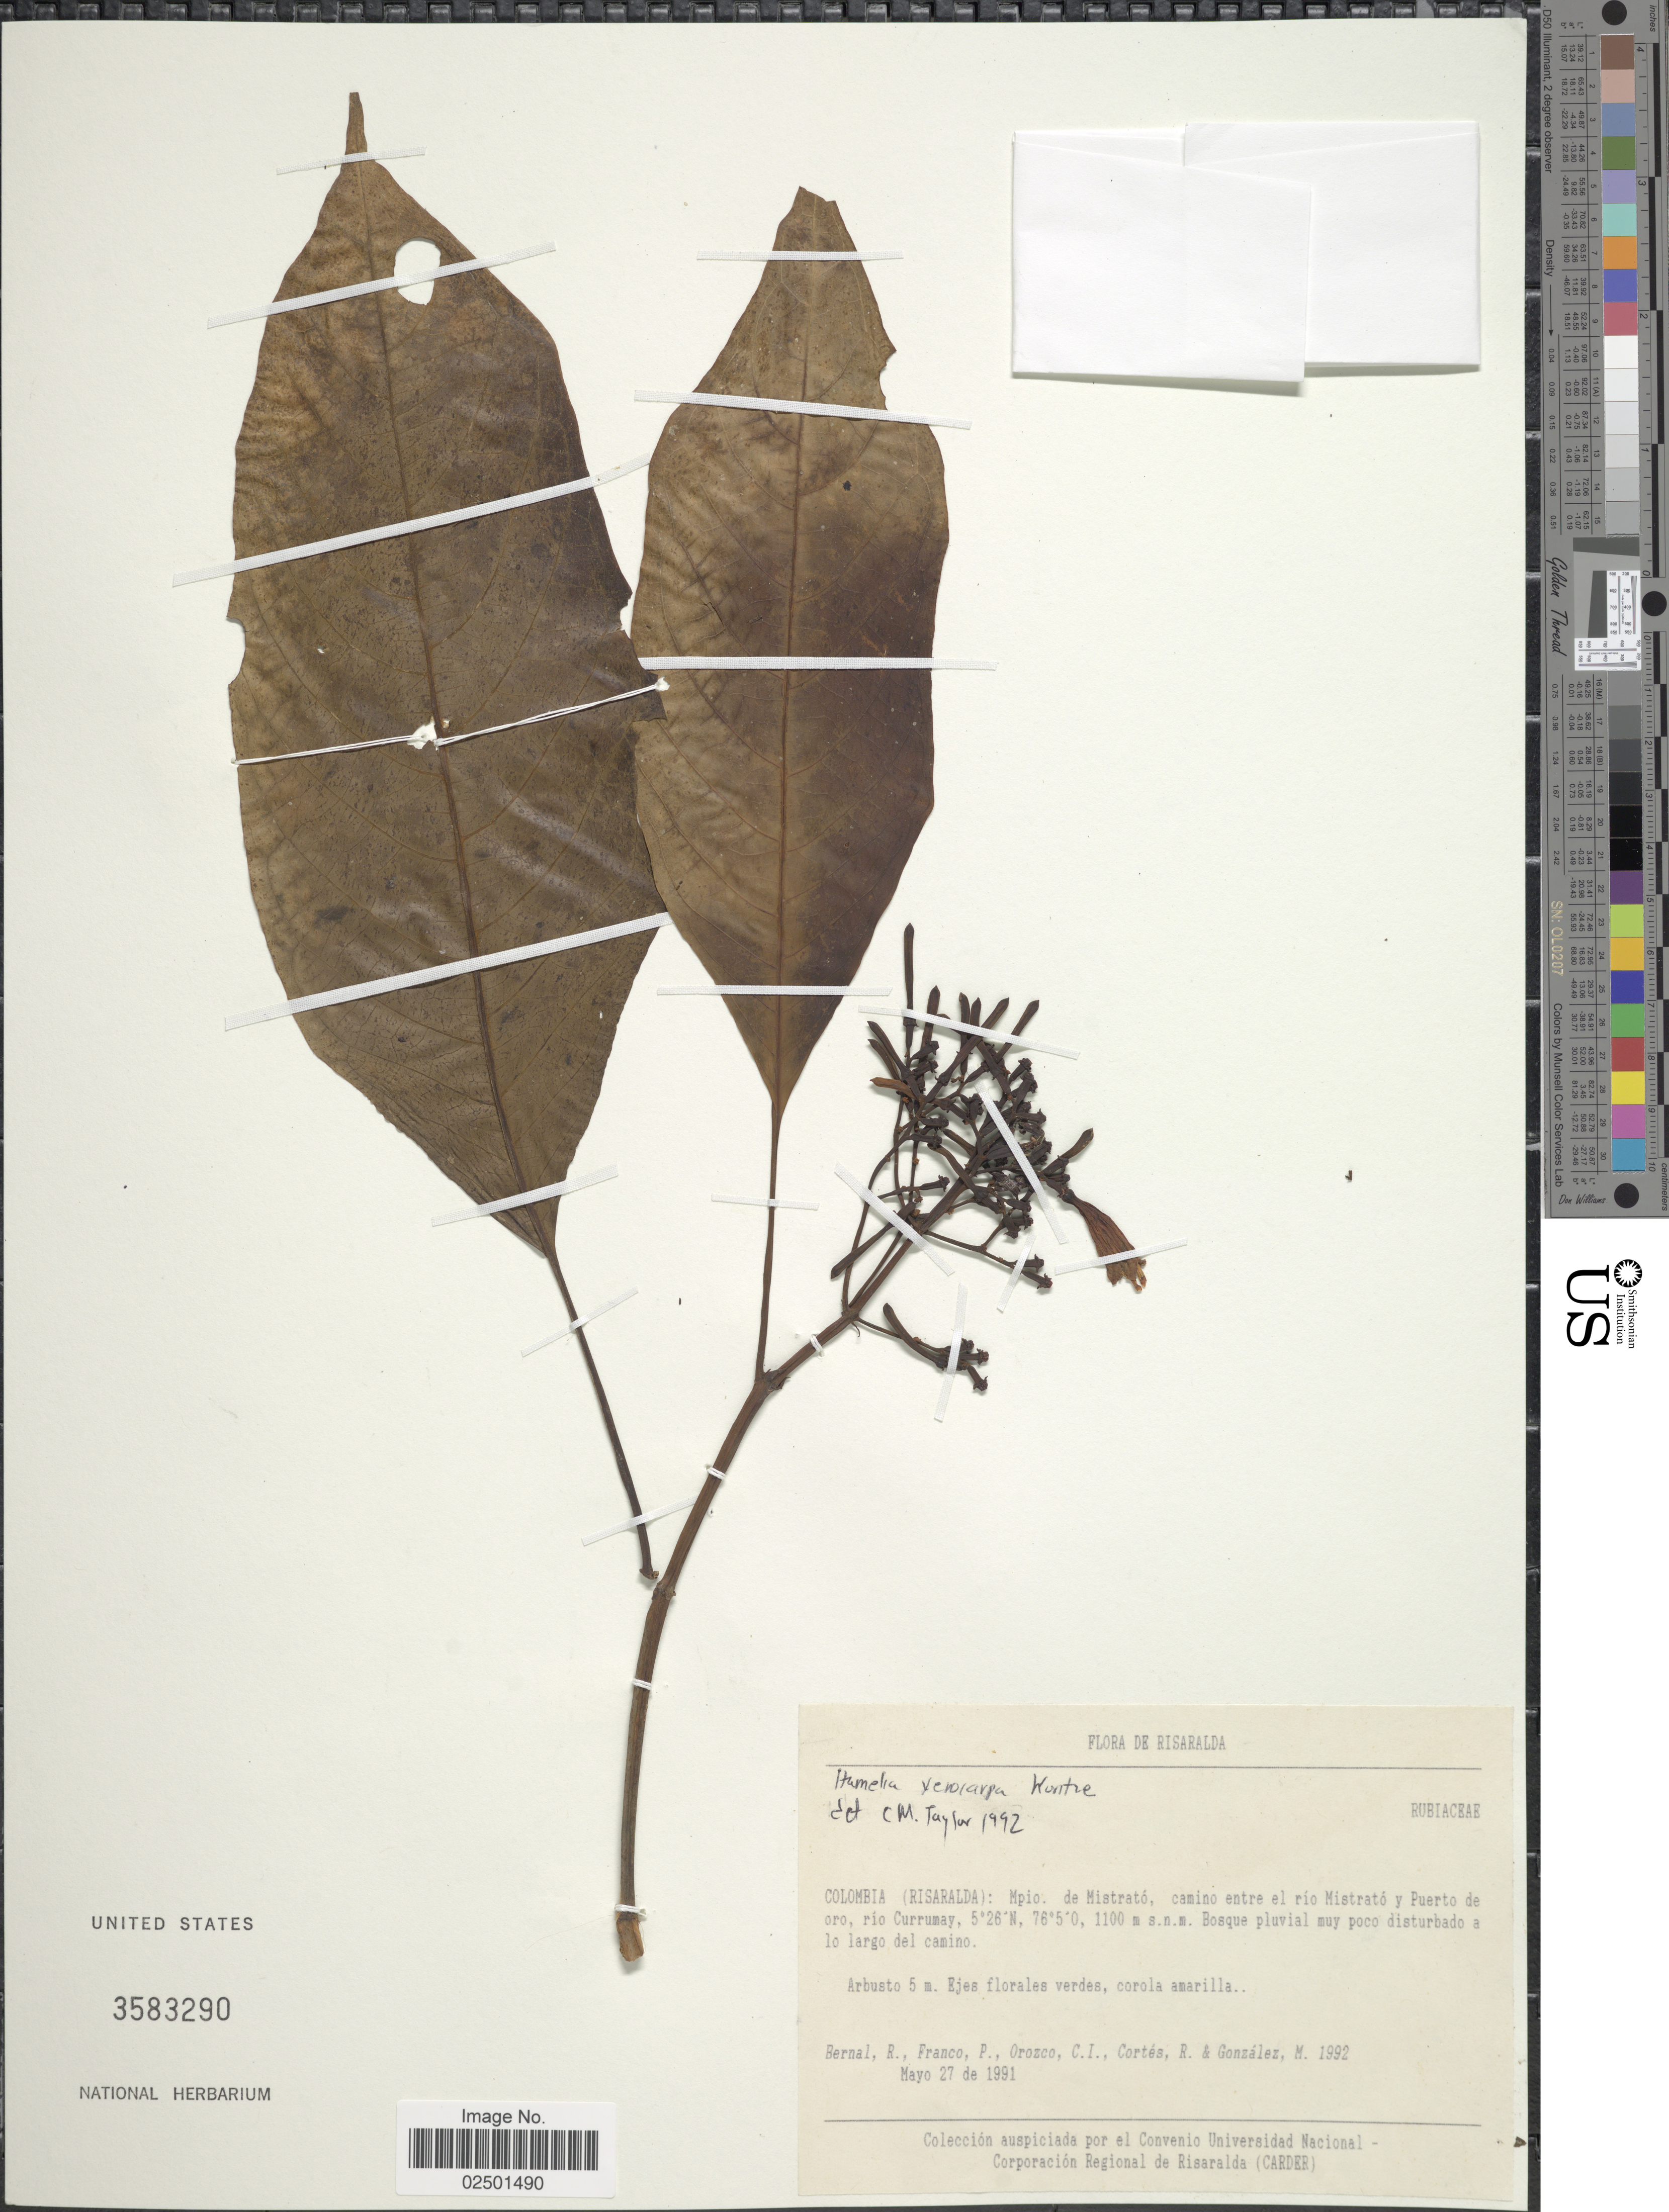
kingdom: Plantae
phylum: Tracheophyta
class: Magnoliopsida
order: Gentianales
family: Rubiaceae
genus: Hamelia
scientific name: Hamelia xerocarpa var. costaricensis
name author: (Standl.) T.S. Elias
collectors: R. Bernal, P. Franco, C. I. Orozco, R. Cortés & M. González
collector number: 1992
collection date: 1991-05-27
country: Colombia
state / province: Risaralda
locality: Mpio. de Mistrato, camino entre el rio Mistrato y Puerto de oro, rio Currumay.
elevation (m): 1100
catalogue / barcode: US 3583290